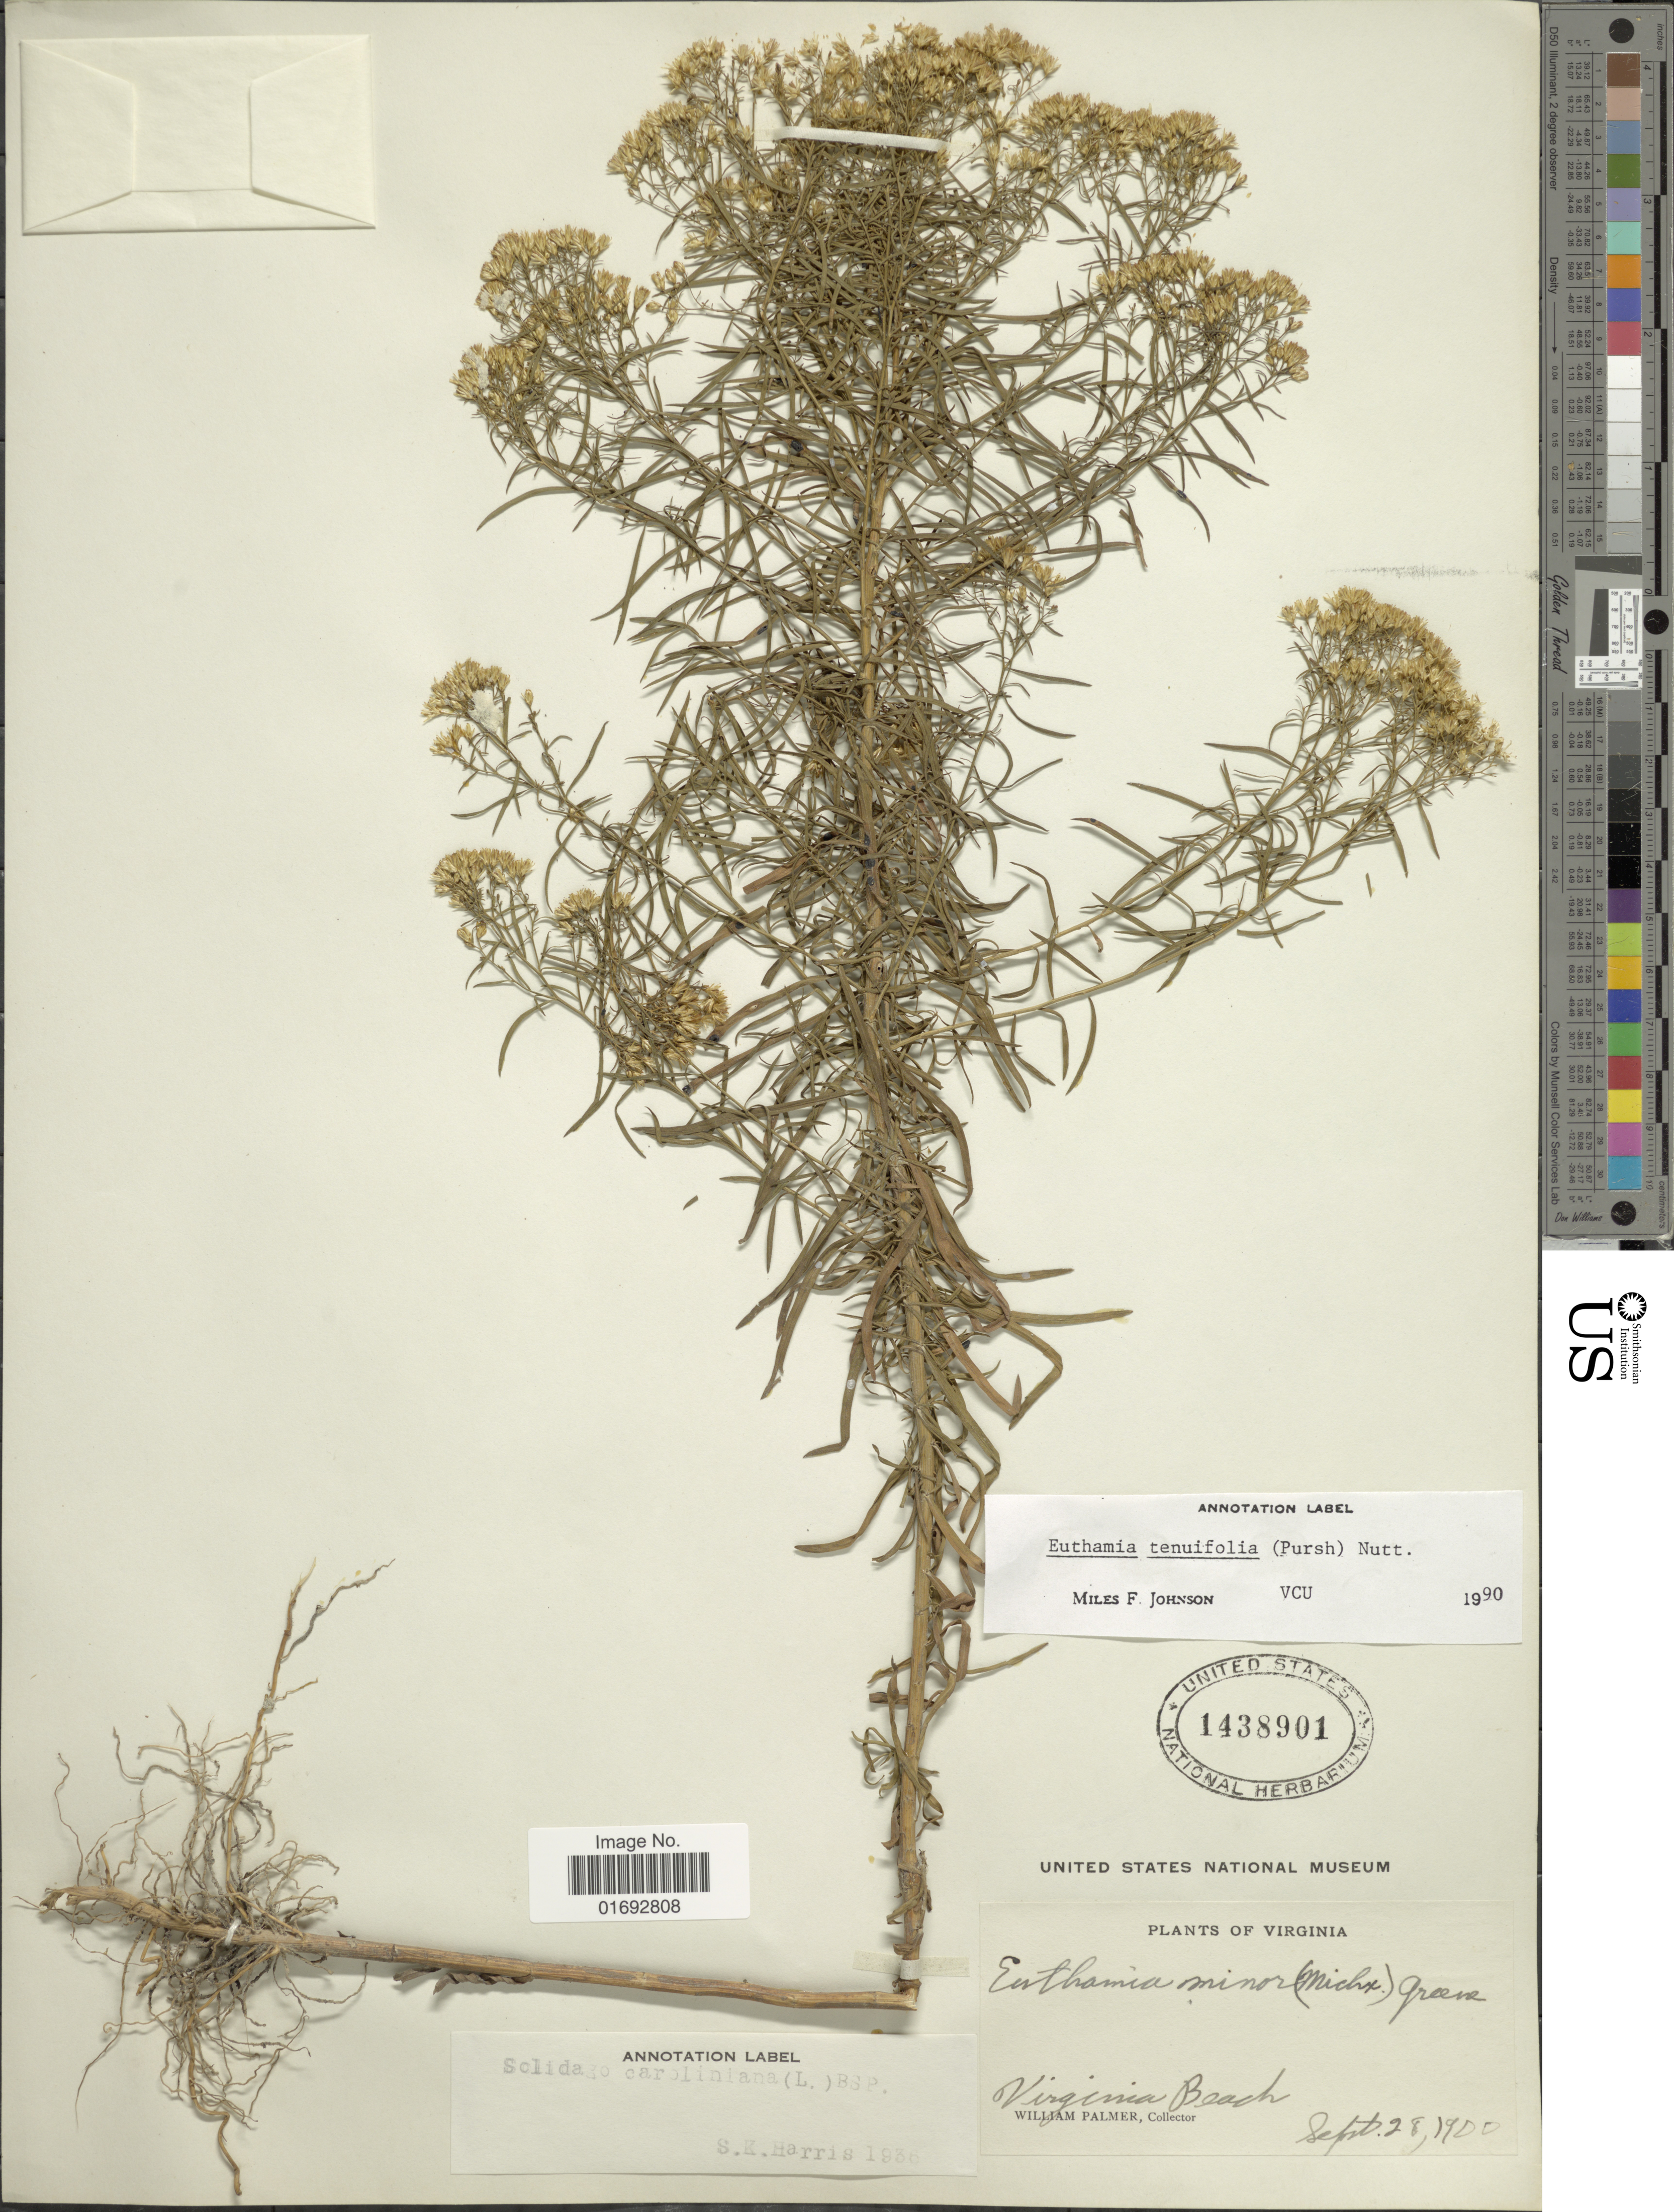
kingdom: Plantae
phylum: Tracheophyta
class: Magnoliopsida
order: Asterales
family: Asteraceae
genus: Euthamia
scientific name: Euthamia tenuifolia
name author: (Pursh) Nutt.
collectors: W. Palmer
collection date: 1900-09-28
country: United States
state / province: Virginia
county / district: City of Virginia Beach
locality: Virginia Beach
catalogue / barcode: US 1438901